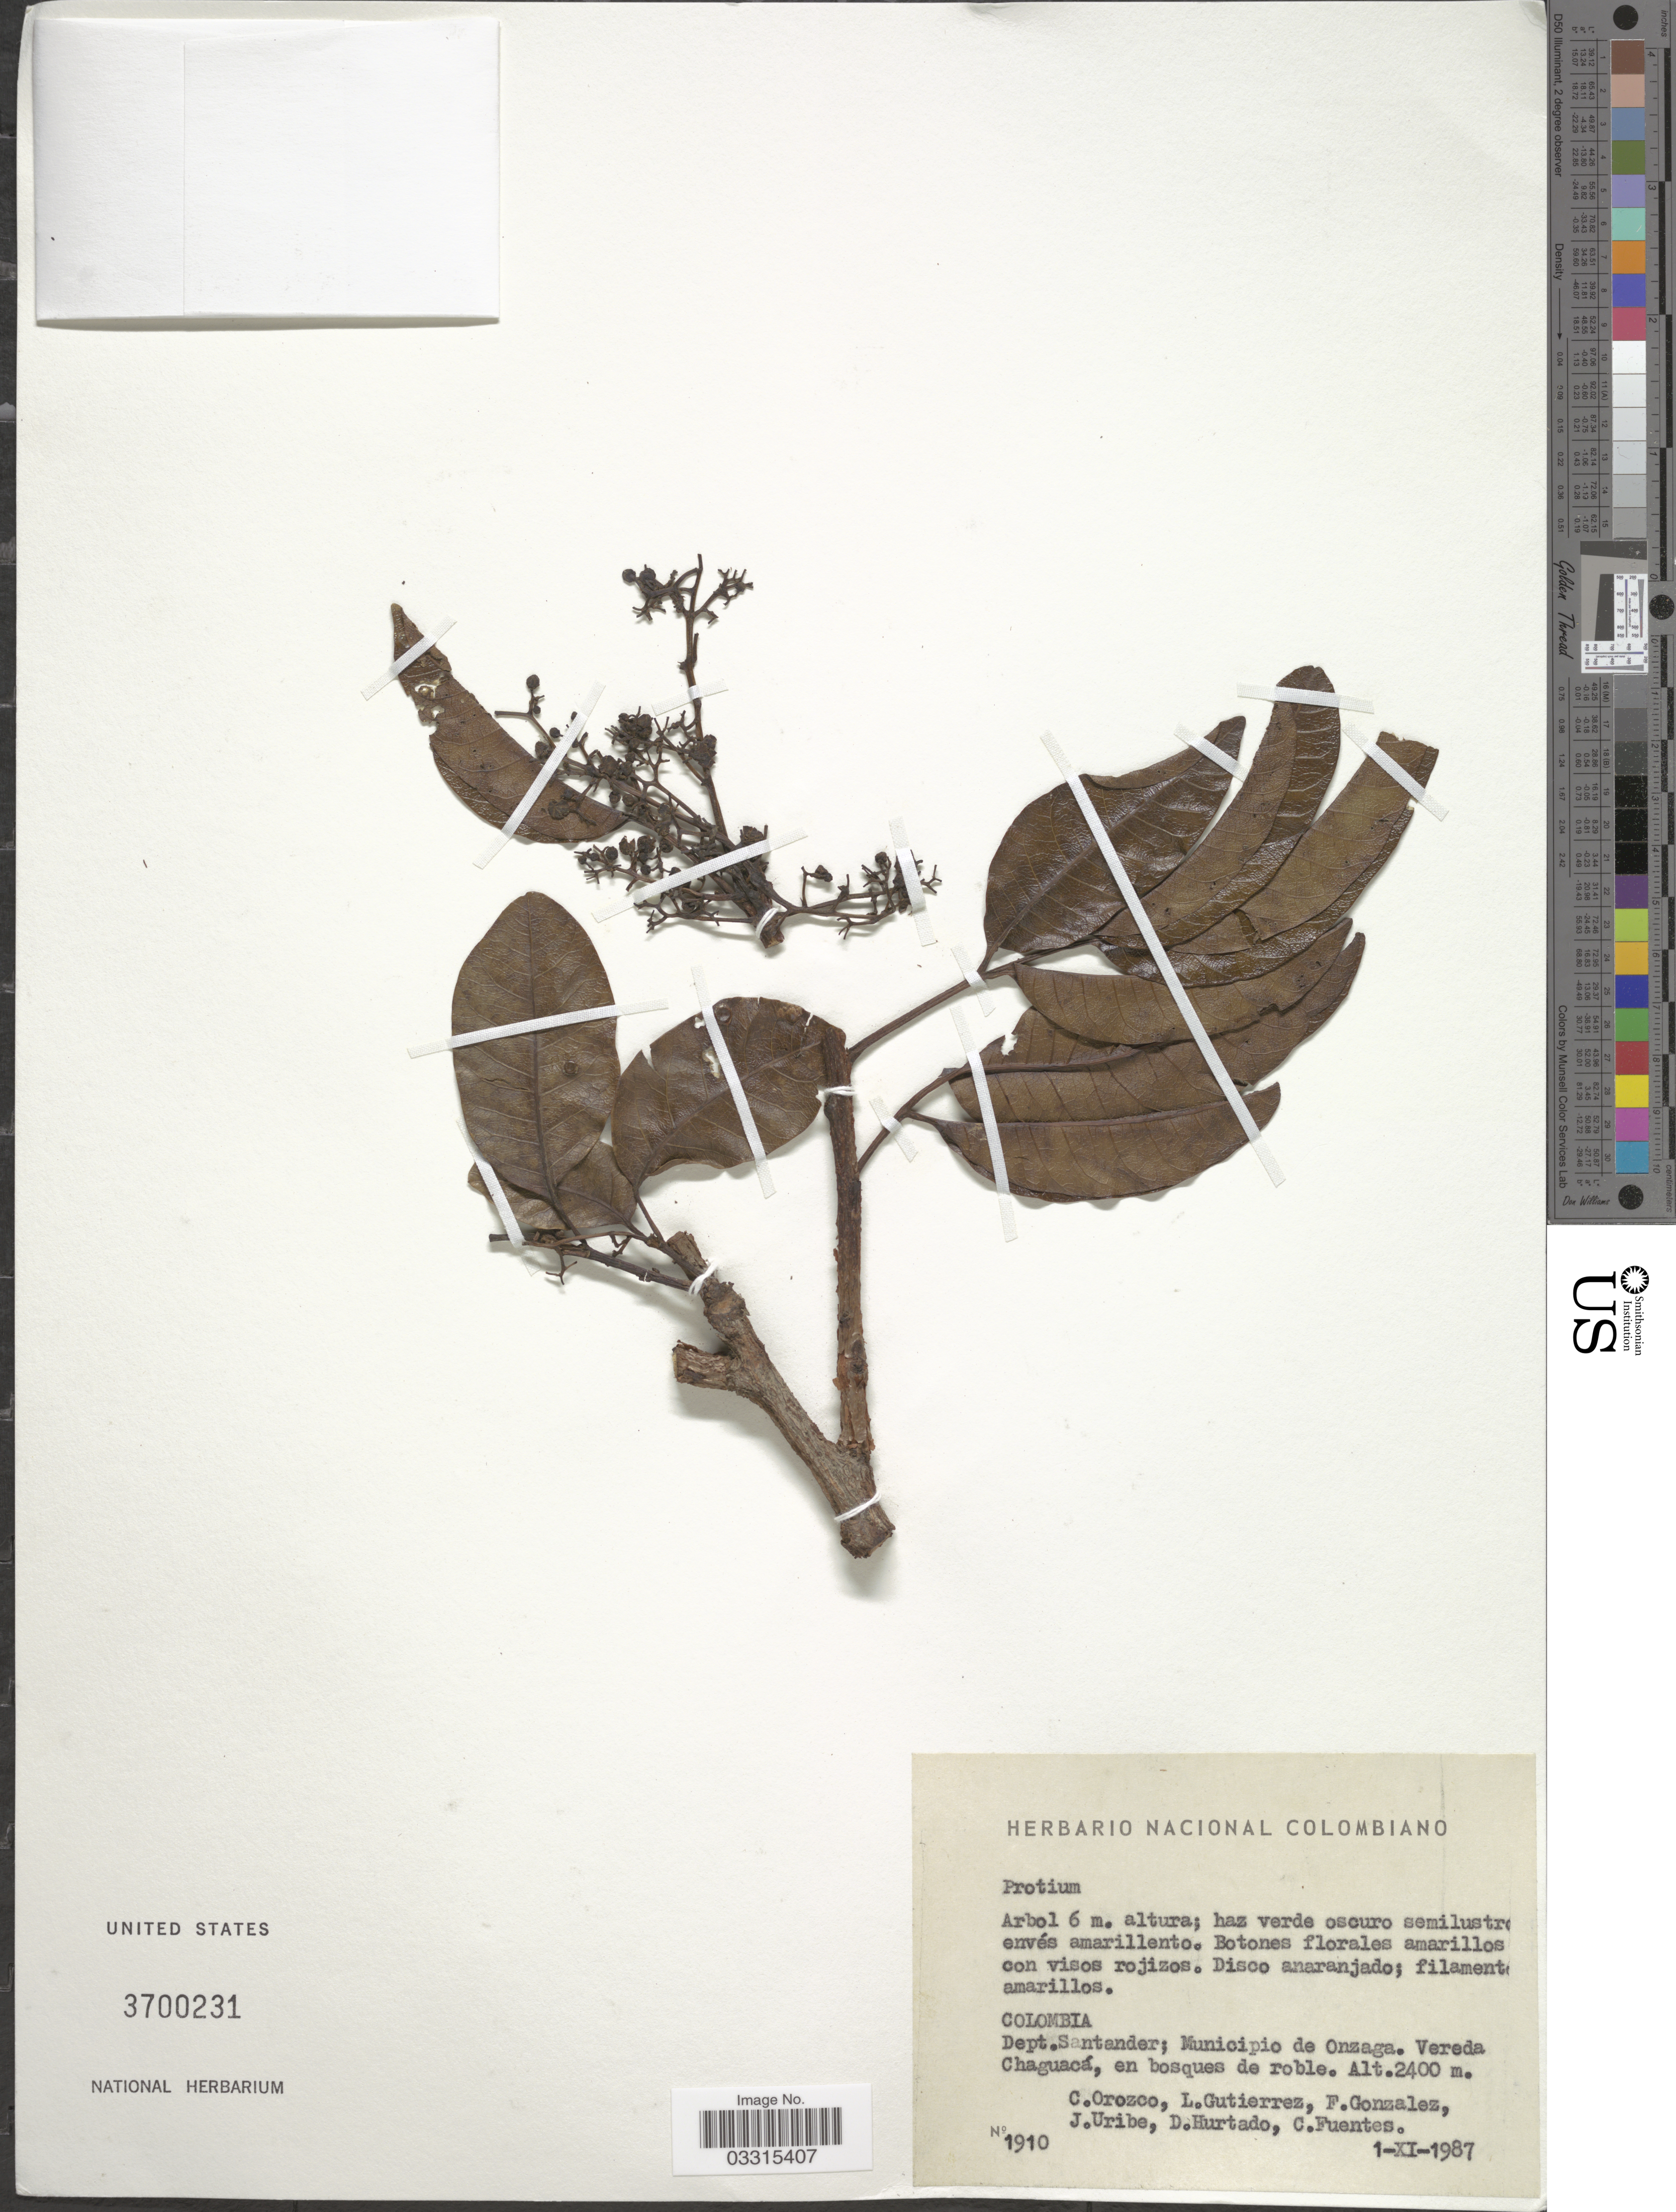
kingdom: Plantae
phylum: Tracheophyta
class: Magnoliopsida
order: Sapindales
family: Anacardiaceae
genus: Mauria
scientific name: Mauria sp.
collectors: C. Orozco, L. Gutiérrez, F. Gonzalez, J. Uribe & et al.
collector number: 1910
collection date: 1987-11-01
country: Colombia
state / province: Santander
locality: Dept. Santander; Municipio de Onzaga. Vereda Chaguacá.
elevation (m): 2400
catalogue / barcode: US 3700231